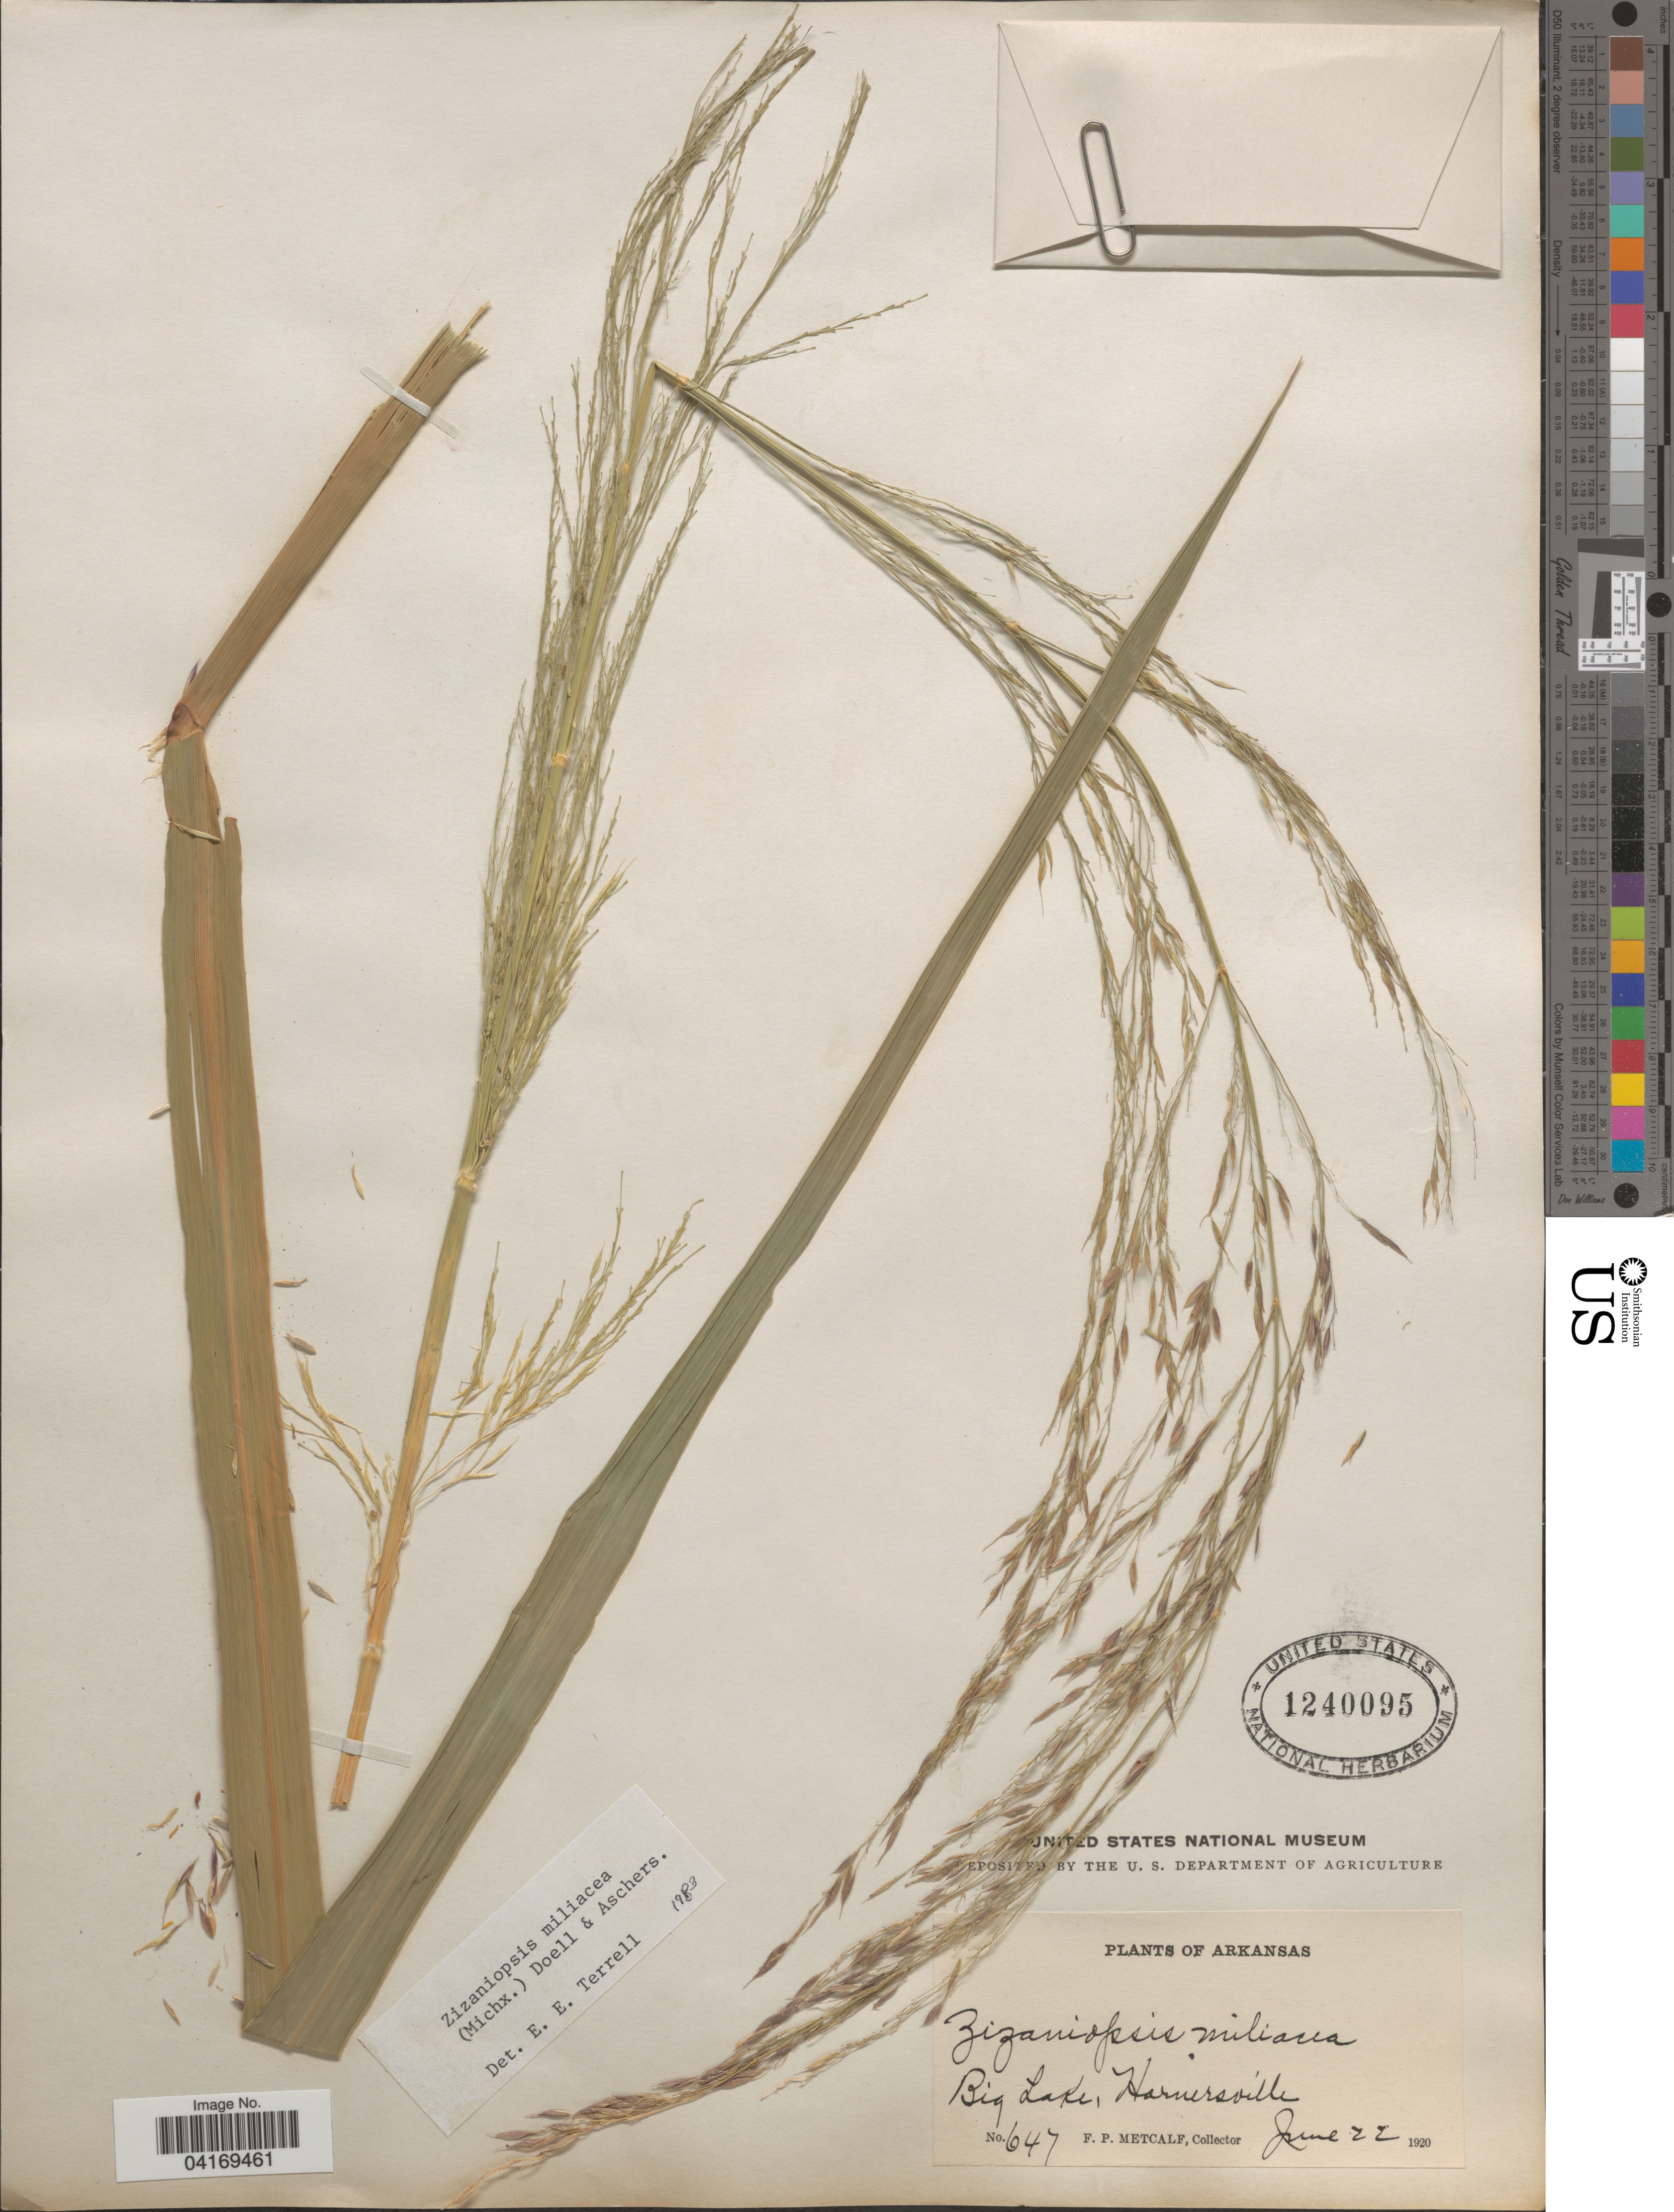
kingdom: Plantae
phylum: Tracheophyta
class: Liliopsida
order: Poales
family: Poaceae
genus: Zizaniopsis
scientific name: Zizaniopsis miliacea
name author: (Michx.) Döll & Asch.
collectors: F. Metcalf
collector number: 647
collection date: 1920-06-22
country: United States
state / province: Arkansas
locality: Big Lake, Harnersville.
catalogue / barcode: US 1240095